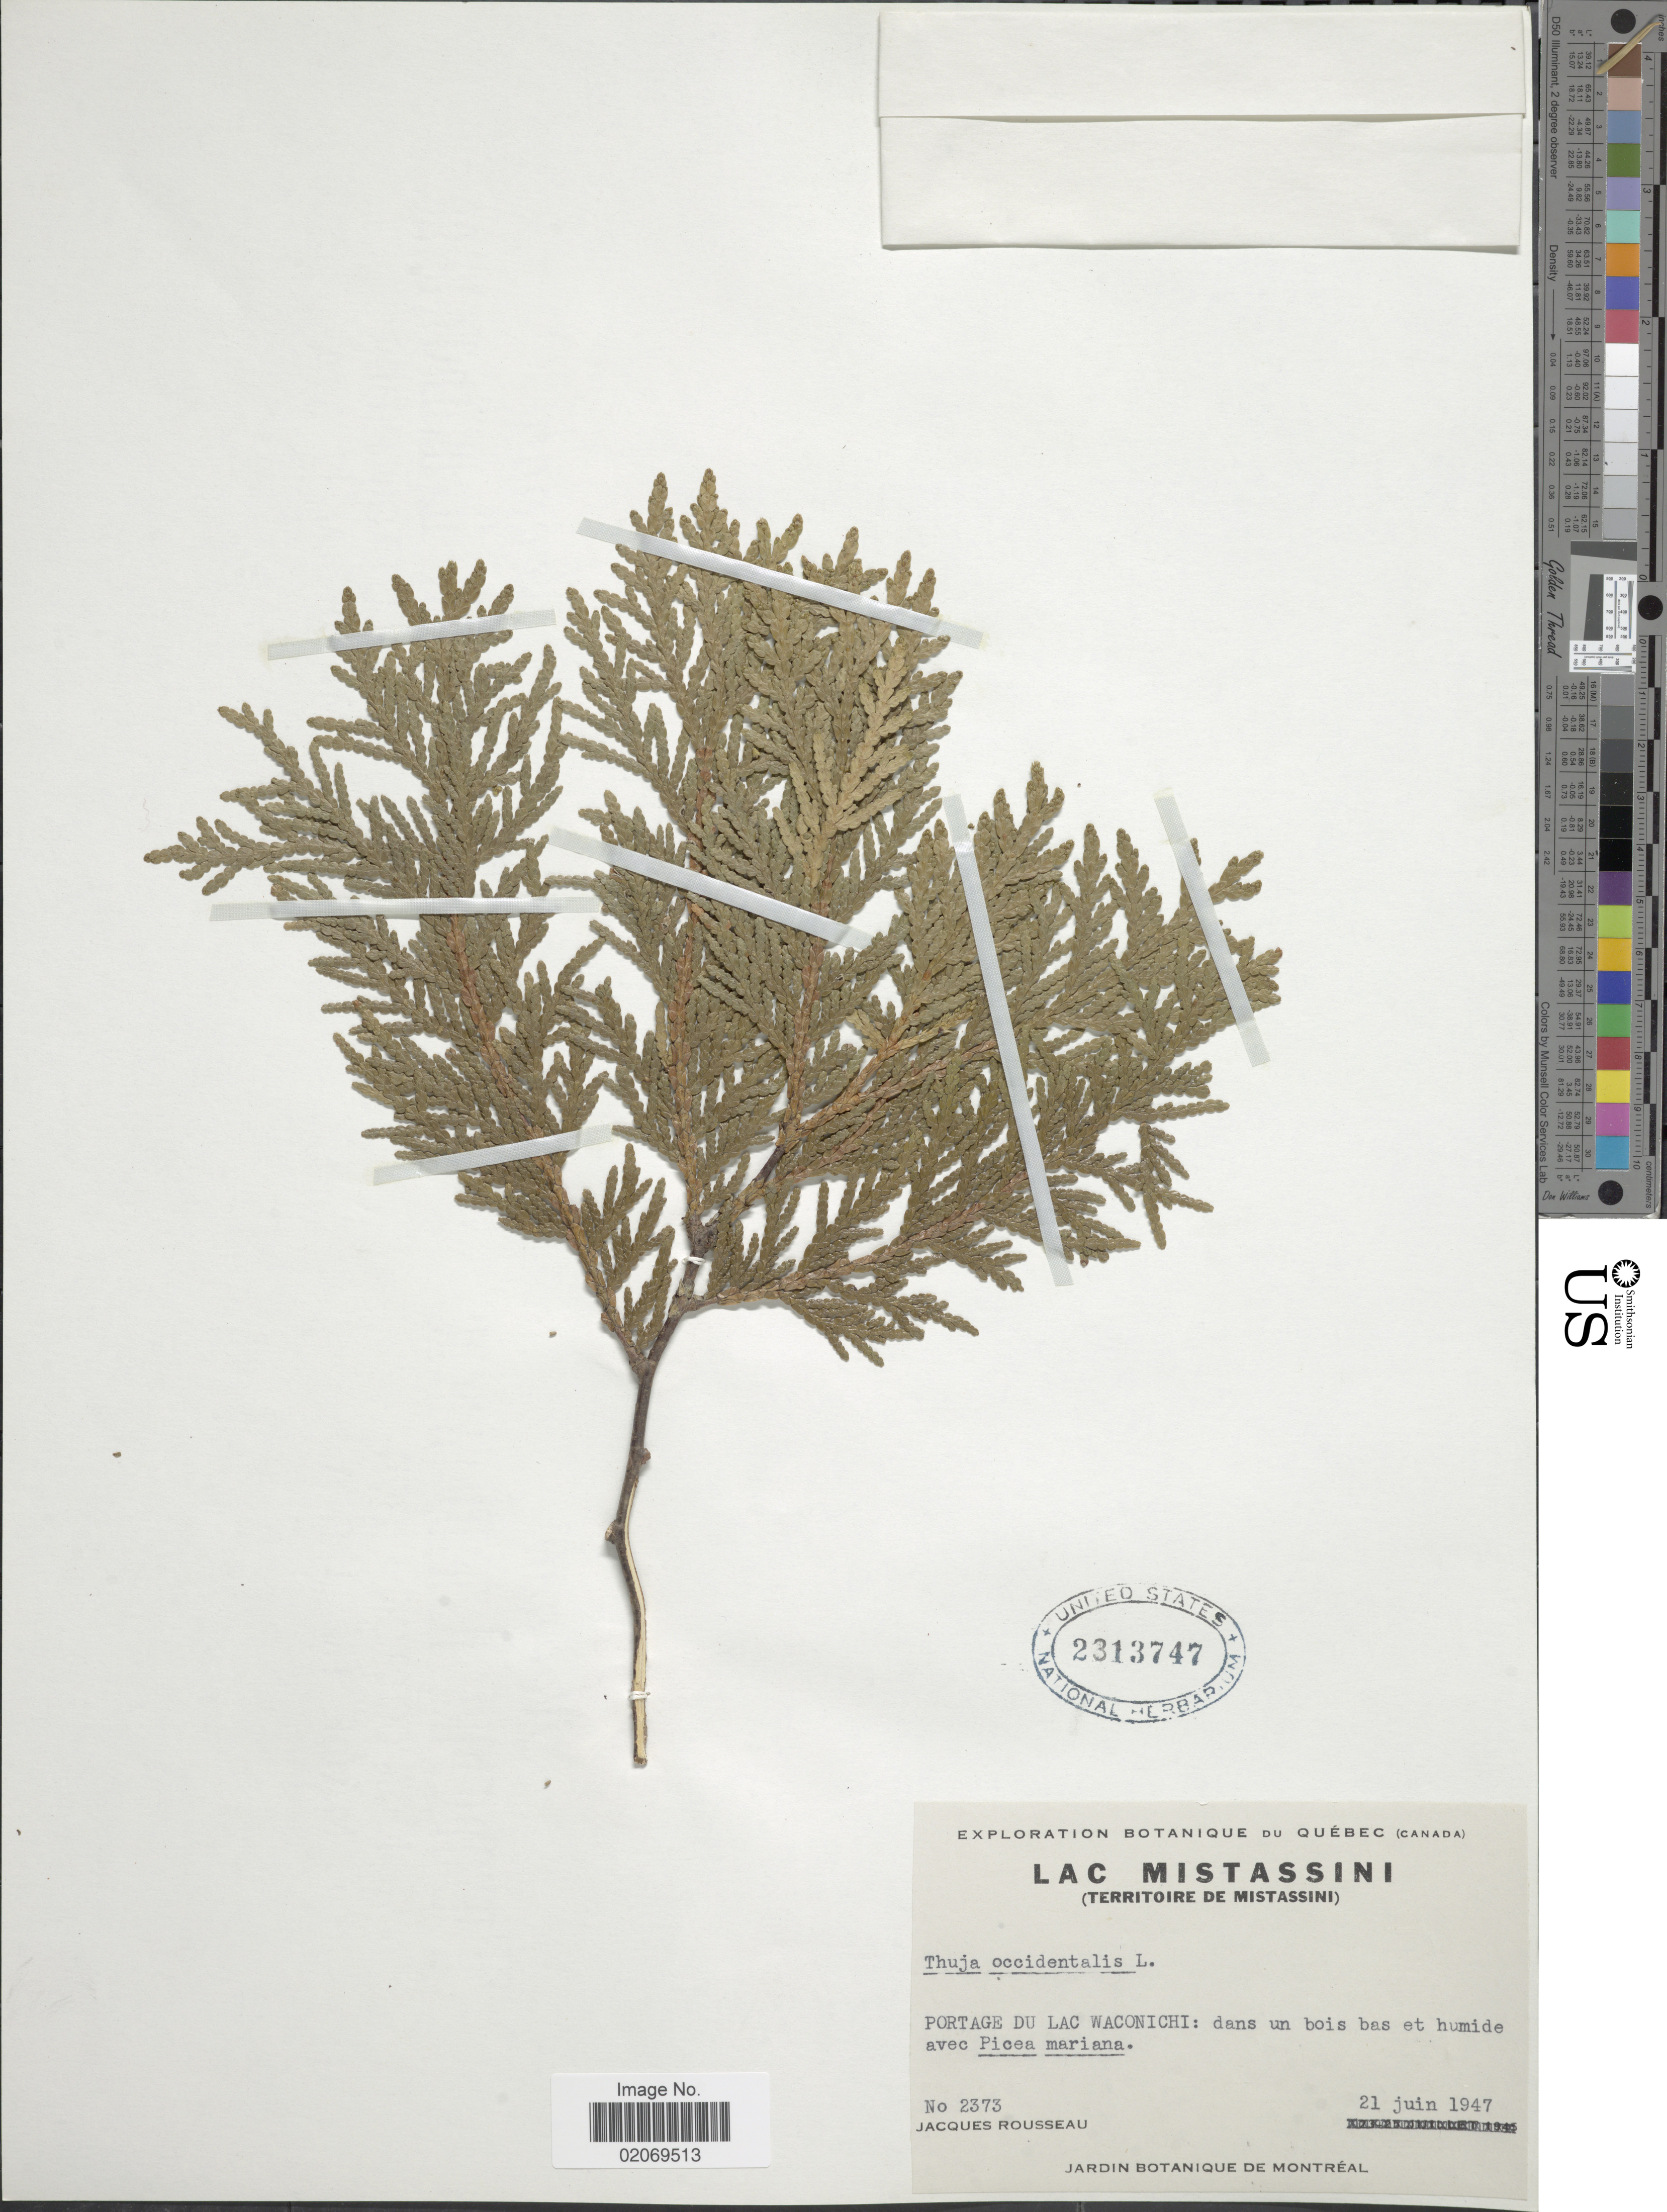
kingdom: Plantae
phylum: Tracheophyta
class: Pinopsida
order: Pinales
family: Cupressaceae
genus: Thuja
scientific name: Thuja occidentalis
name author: L.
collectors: J. Rousseau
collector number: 2373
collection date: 1947-06-21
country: Canada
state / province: Quebec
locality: Lac Mistassini, (Territoire de Mistassini) Portage Du Lac Waconichi: dans un bois bas et humide vec Picae mariana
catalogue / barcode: US 2313747